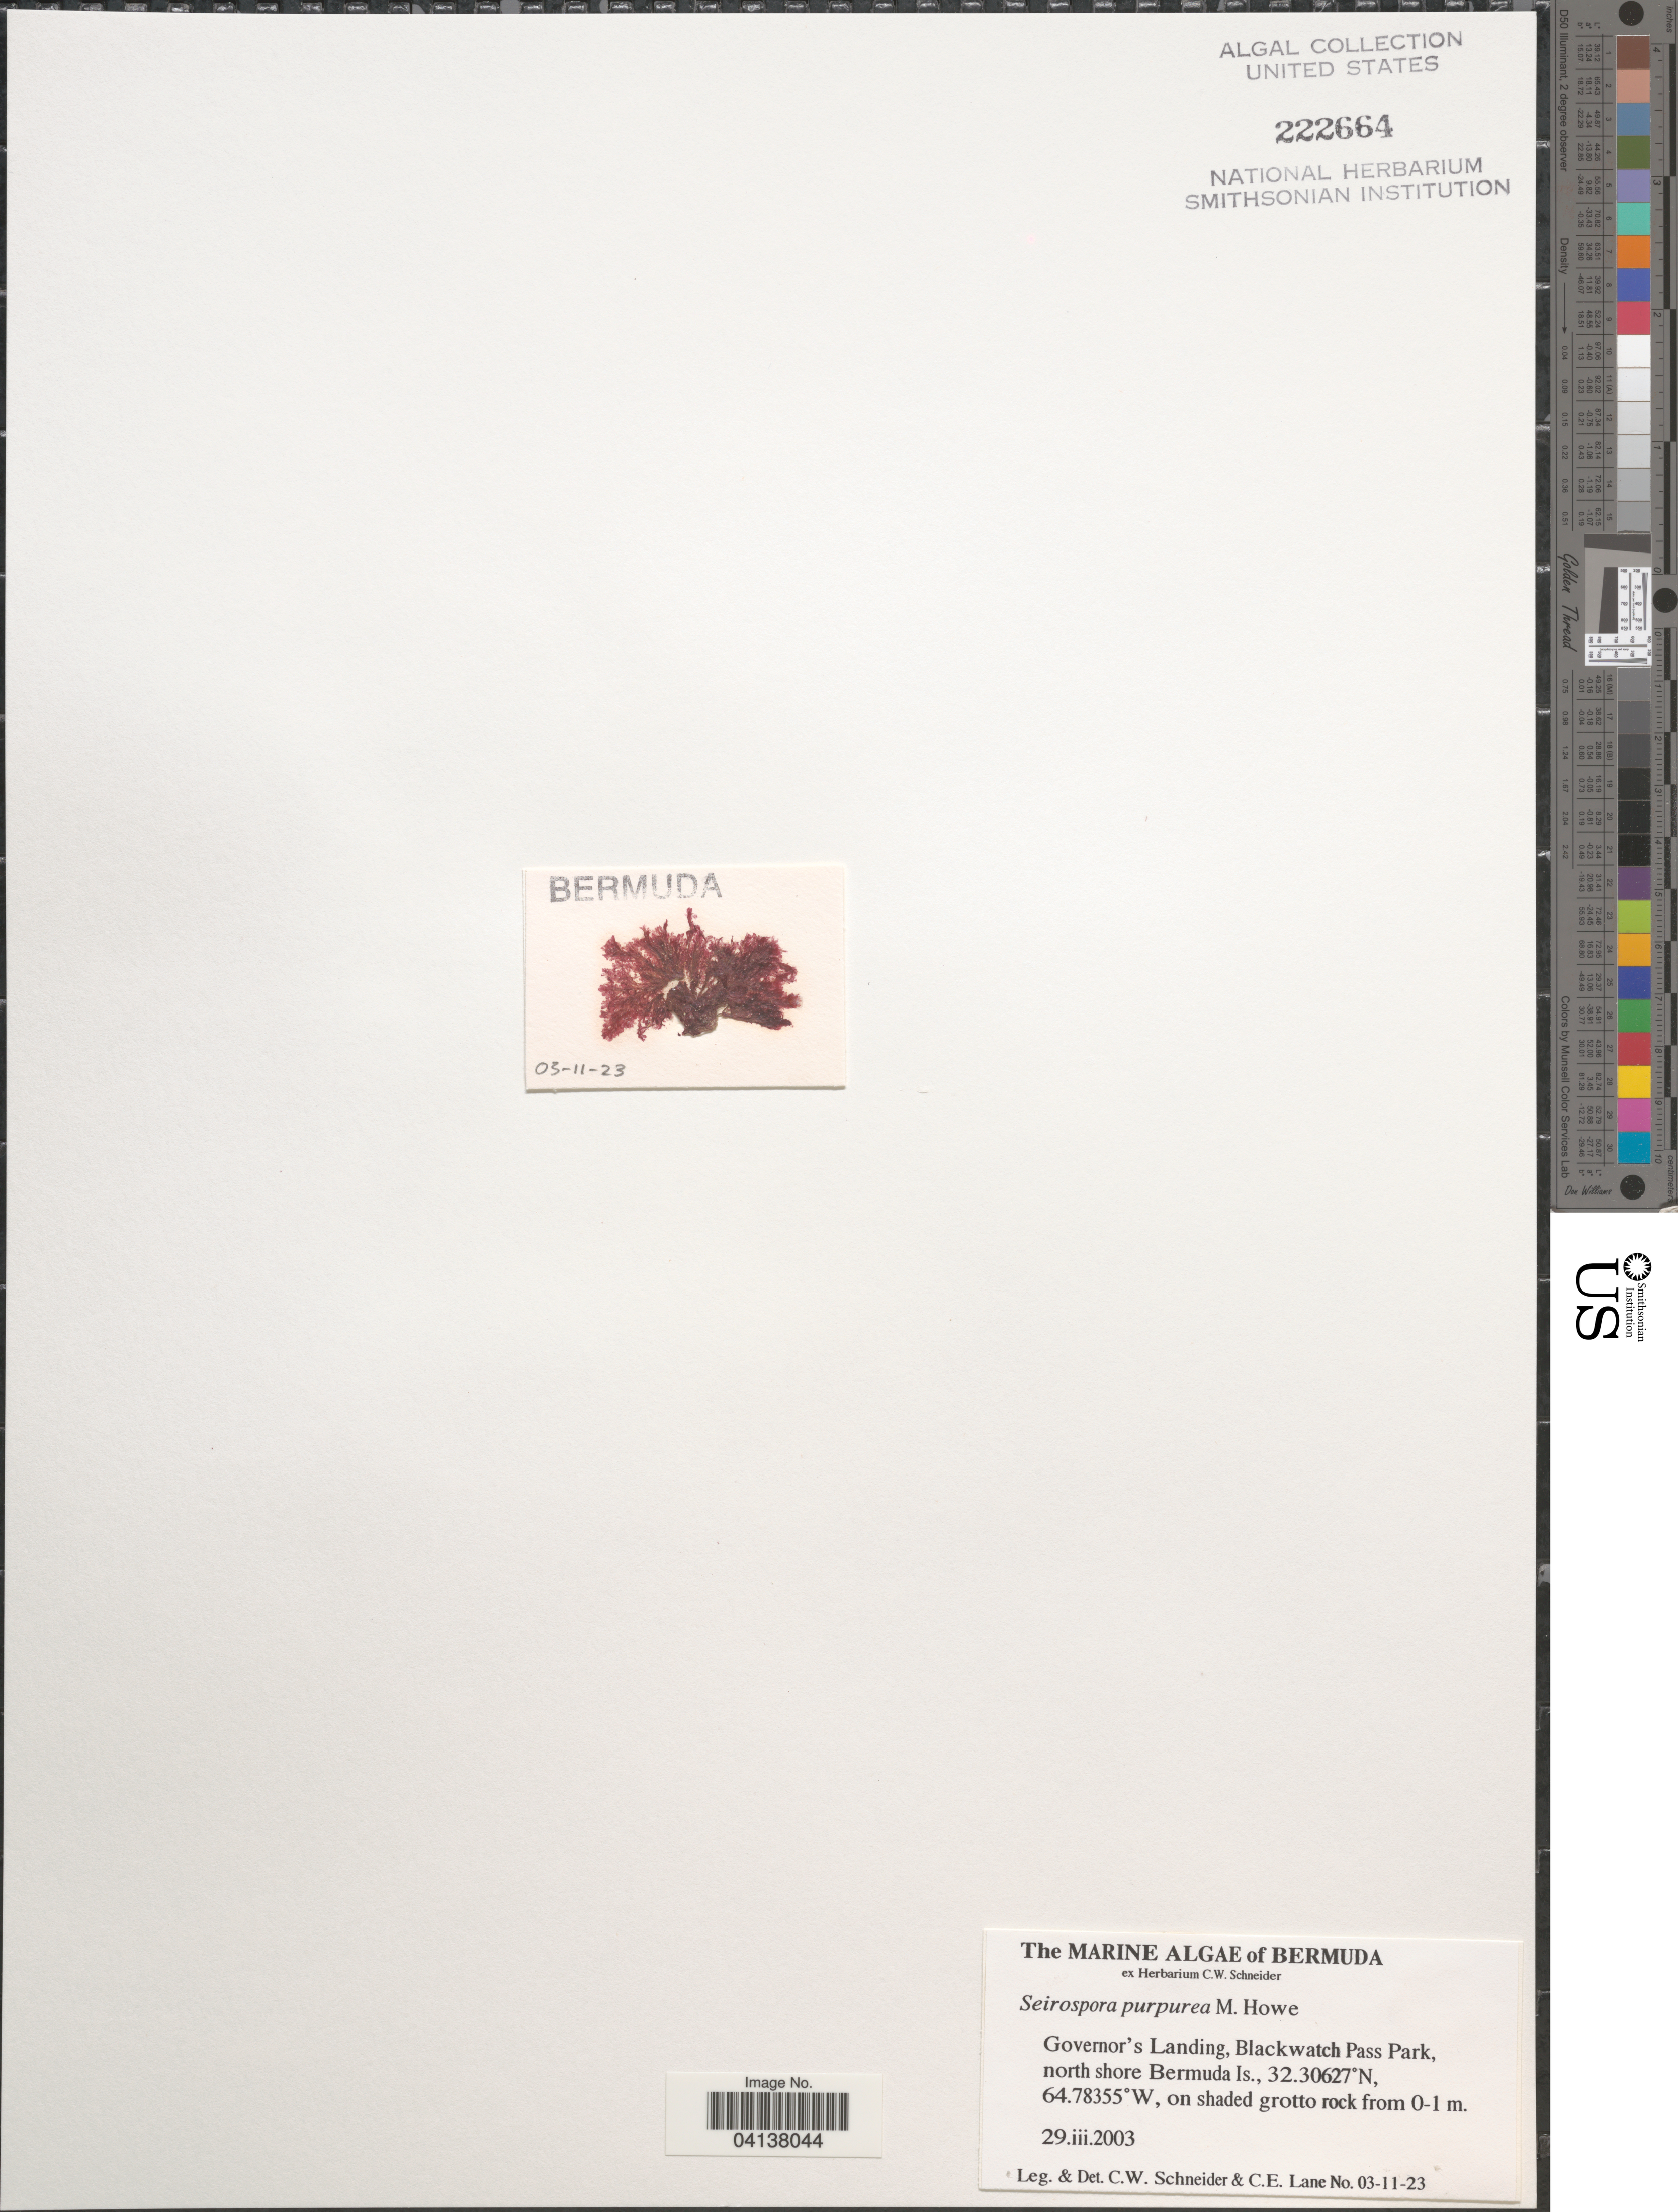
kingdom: Plantae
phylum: Rhodophyta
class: Florideophyceae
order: Ceramiales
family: Callithamniaceae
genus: Seirospora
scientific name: Seirospora purpurea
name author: M. Howe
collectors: C. W.Schneider & C. E. Lane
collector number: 03-11-23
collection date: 2003-03-29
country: Bermuda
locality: Governor's Landing, Blackwatch Pass Park, north shore Bermuda Is.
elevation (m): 0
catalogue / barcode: US 222664